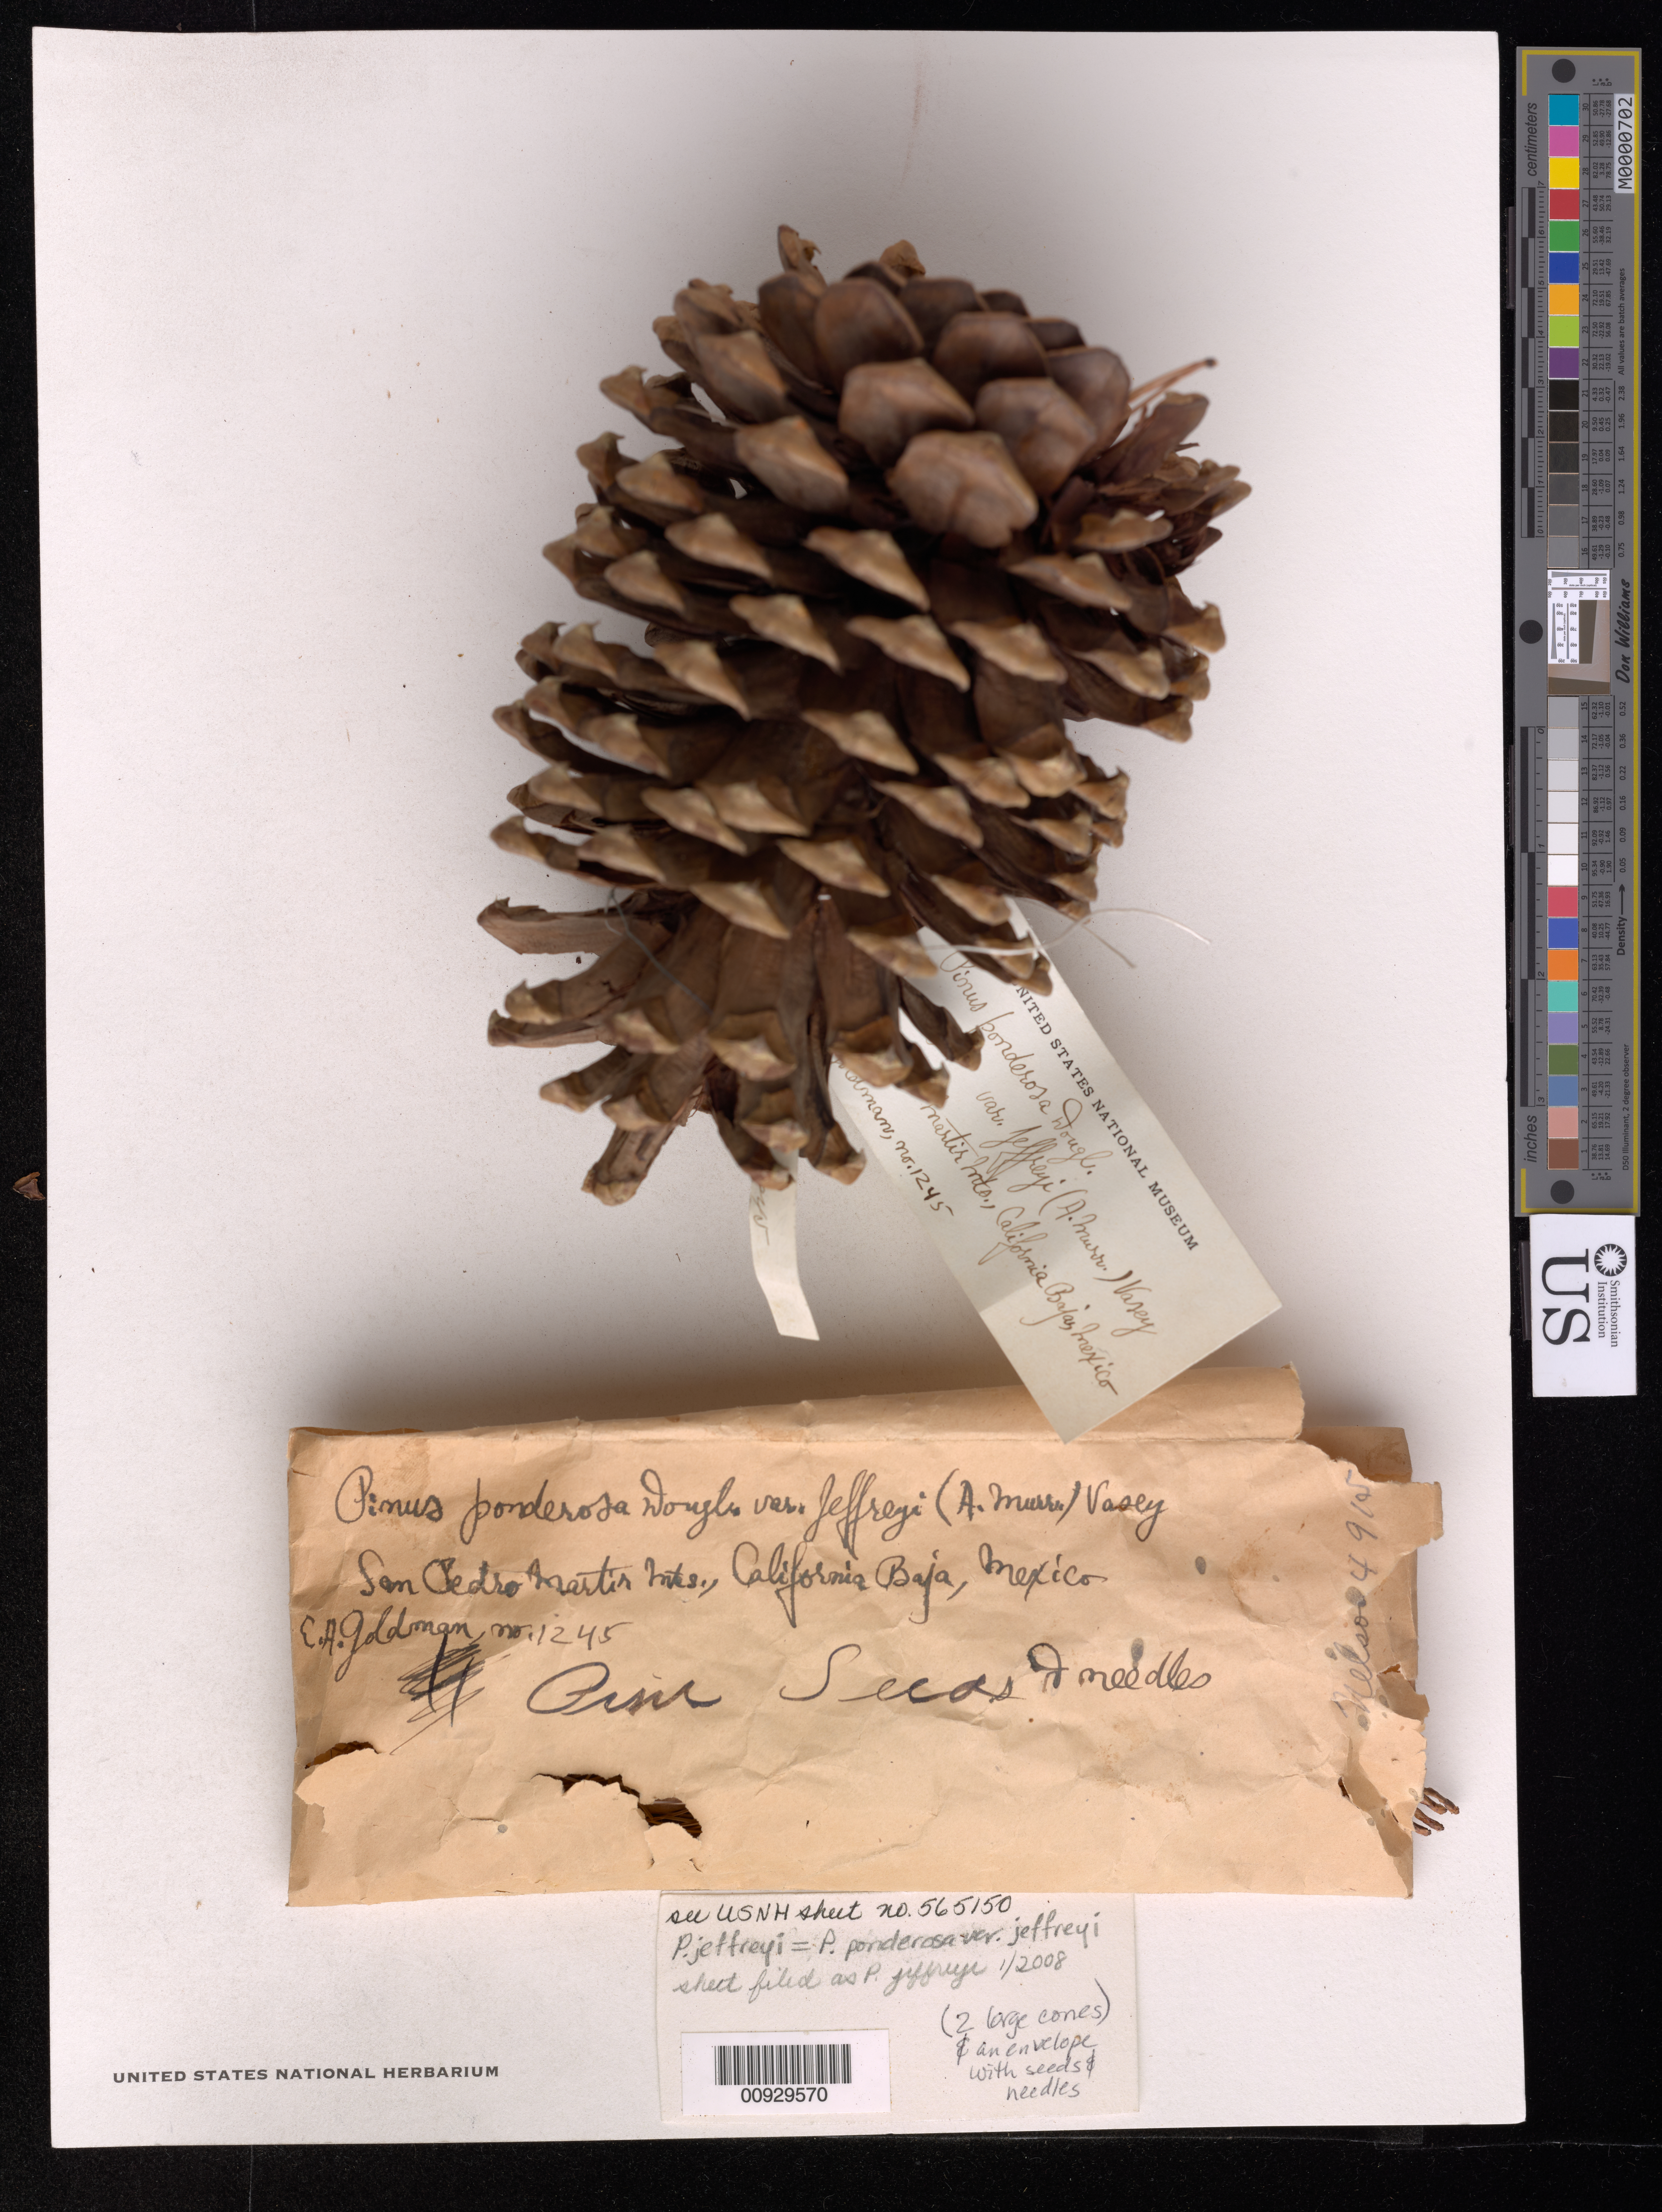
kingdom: Plantae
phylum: Tracheophyta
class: Pinopsida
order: Pinales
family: Pinaceae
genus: Pinus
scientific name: Pinus jeffreyi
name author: Balf.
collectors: E. A. Goldman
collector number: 1245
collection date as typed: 15 Jul 1905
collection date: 1905-07-15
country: Mexico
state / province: Baja California Norte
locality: Vallecitos. San Pedro Mártir Mountains.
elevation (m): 2438